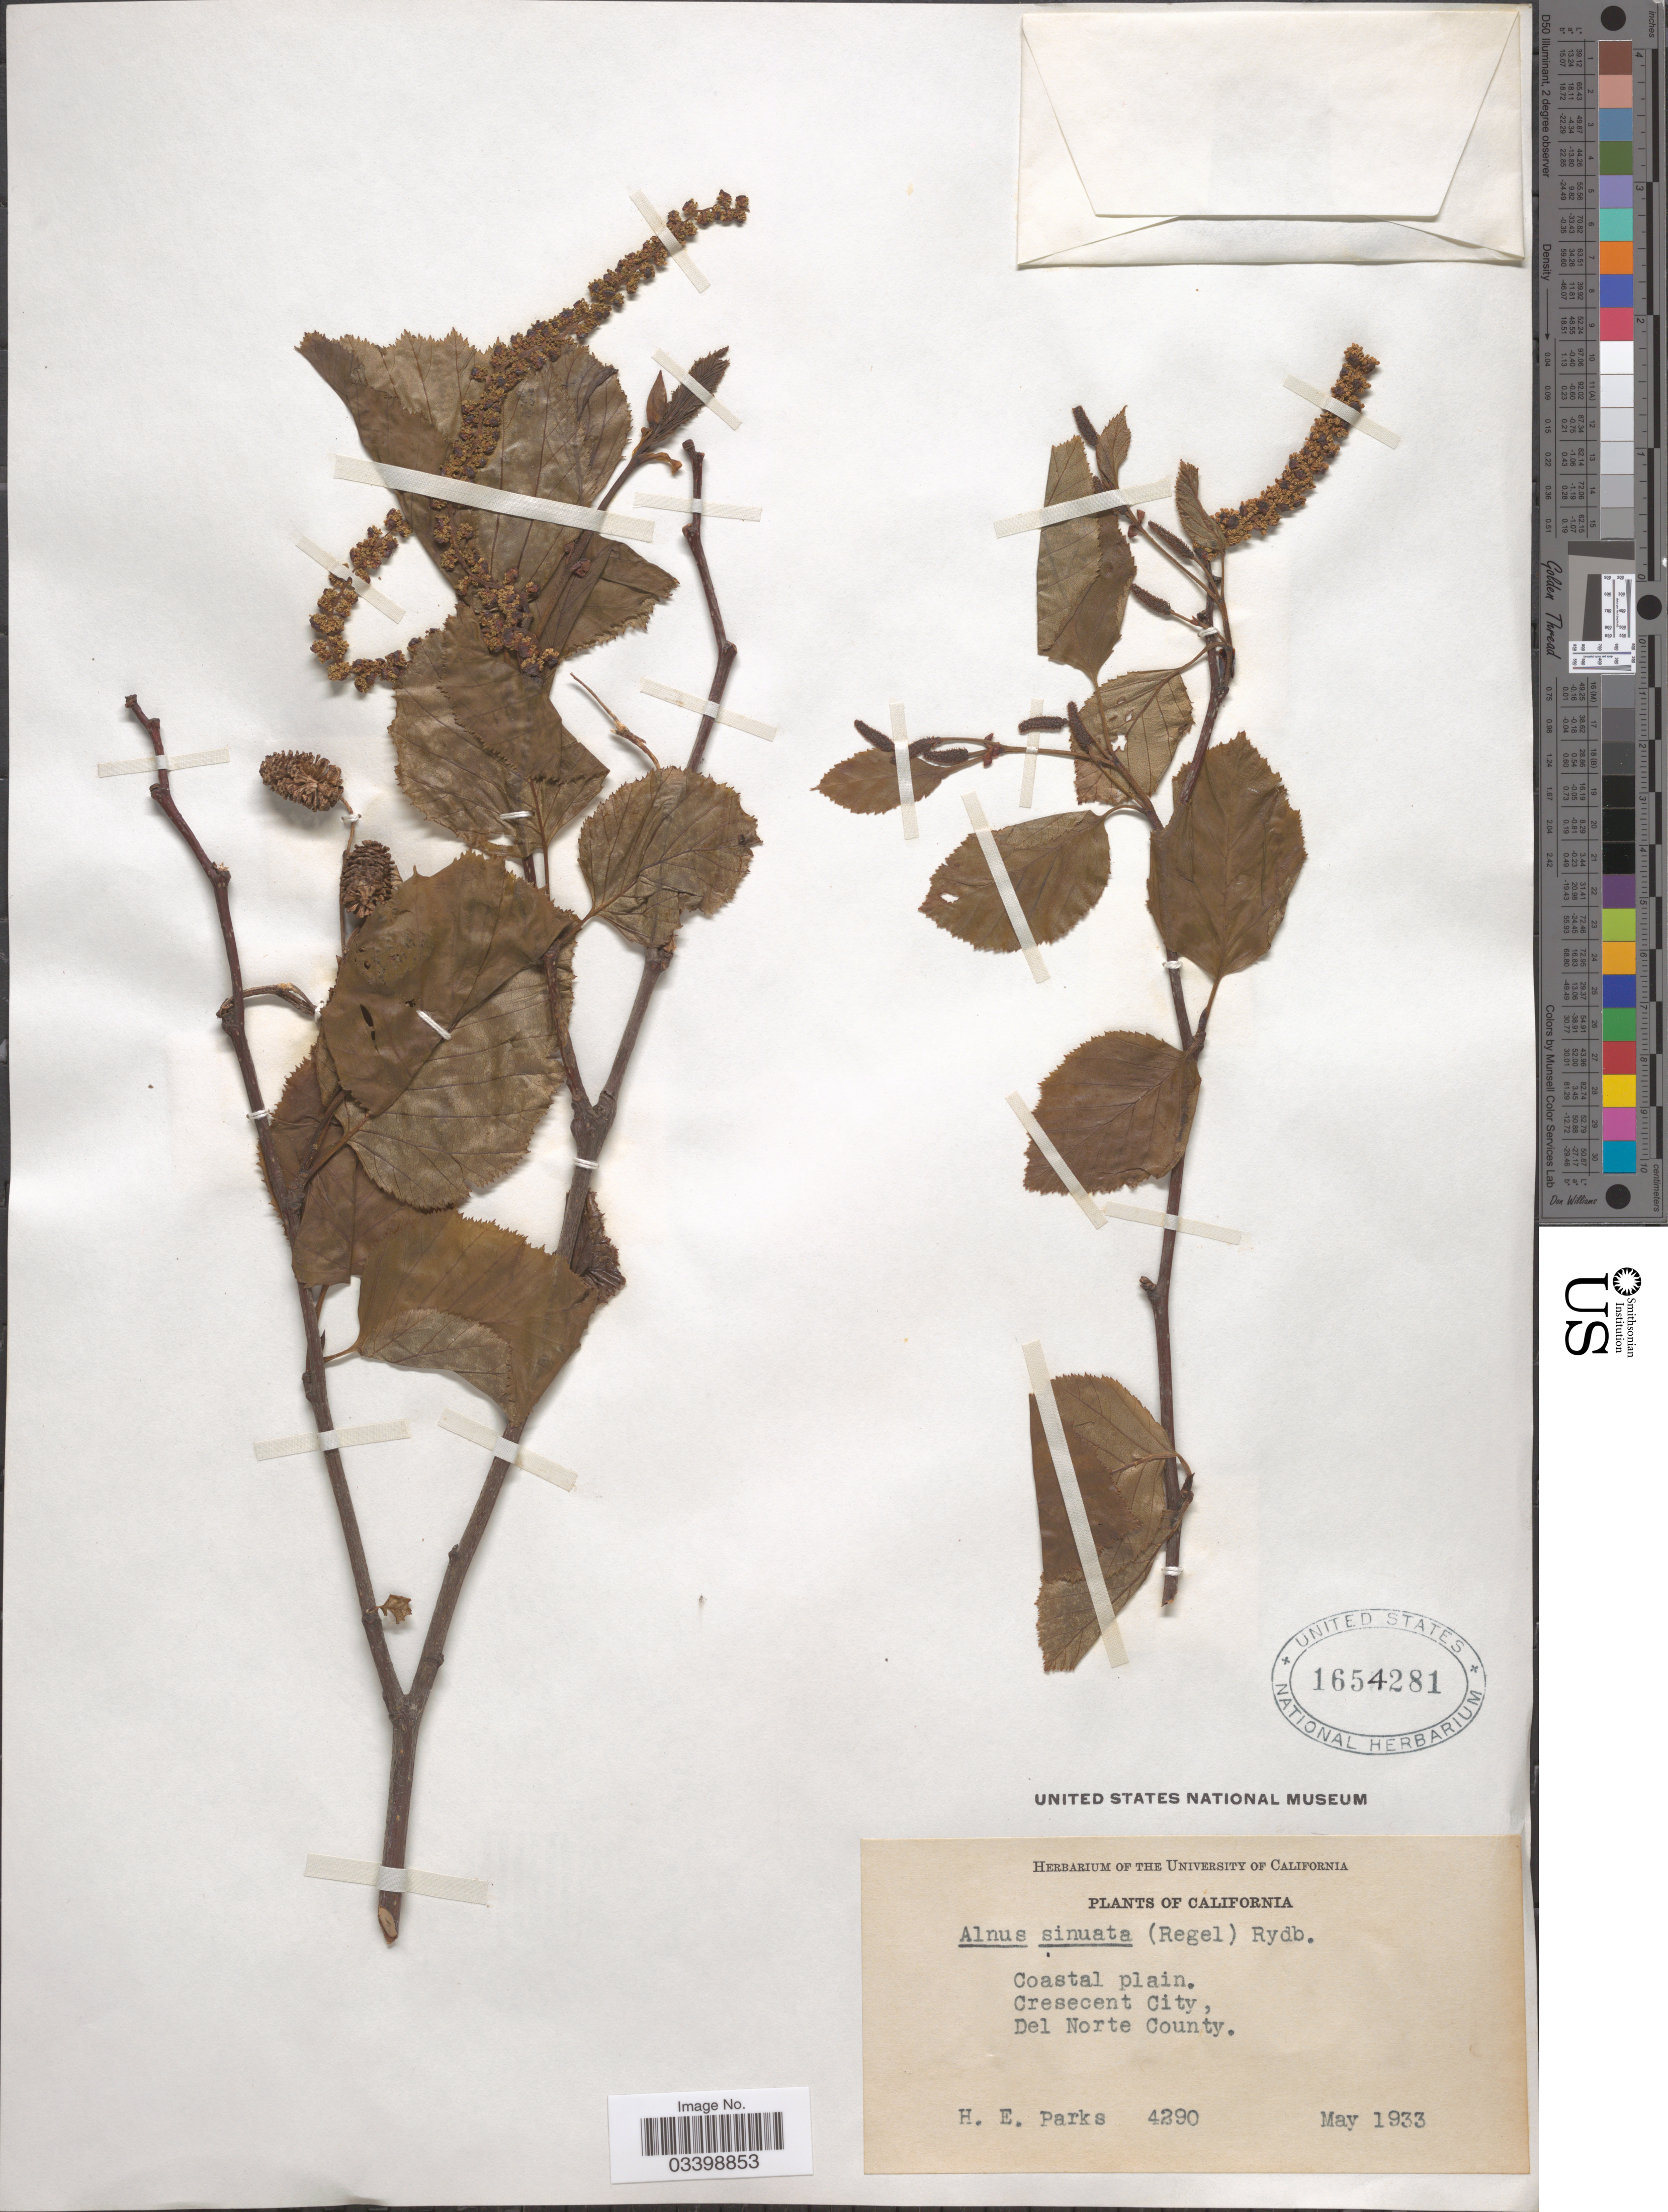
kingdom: Plantae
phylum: Tracheophyta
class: Magnoliopsida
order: Fagales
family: Betulaceae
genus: Alnus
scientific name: Alnus viridis subsp. sinuata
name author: Regel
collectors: H. E. Parks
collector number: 4290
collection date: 1933-05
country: United States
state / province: California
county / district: Del Norte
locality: Coastal Plain. Cresecent City, Del Norte County.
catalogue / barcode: US 1654281